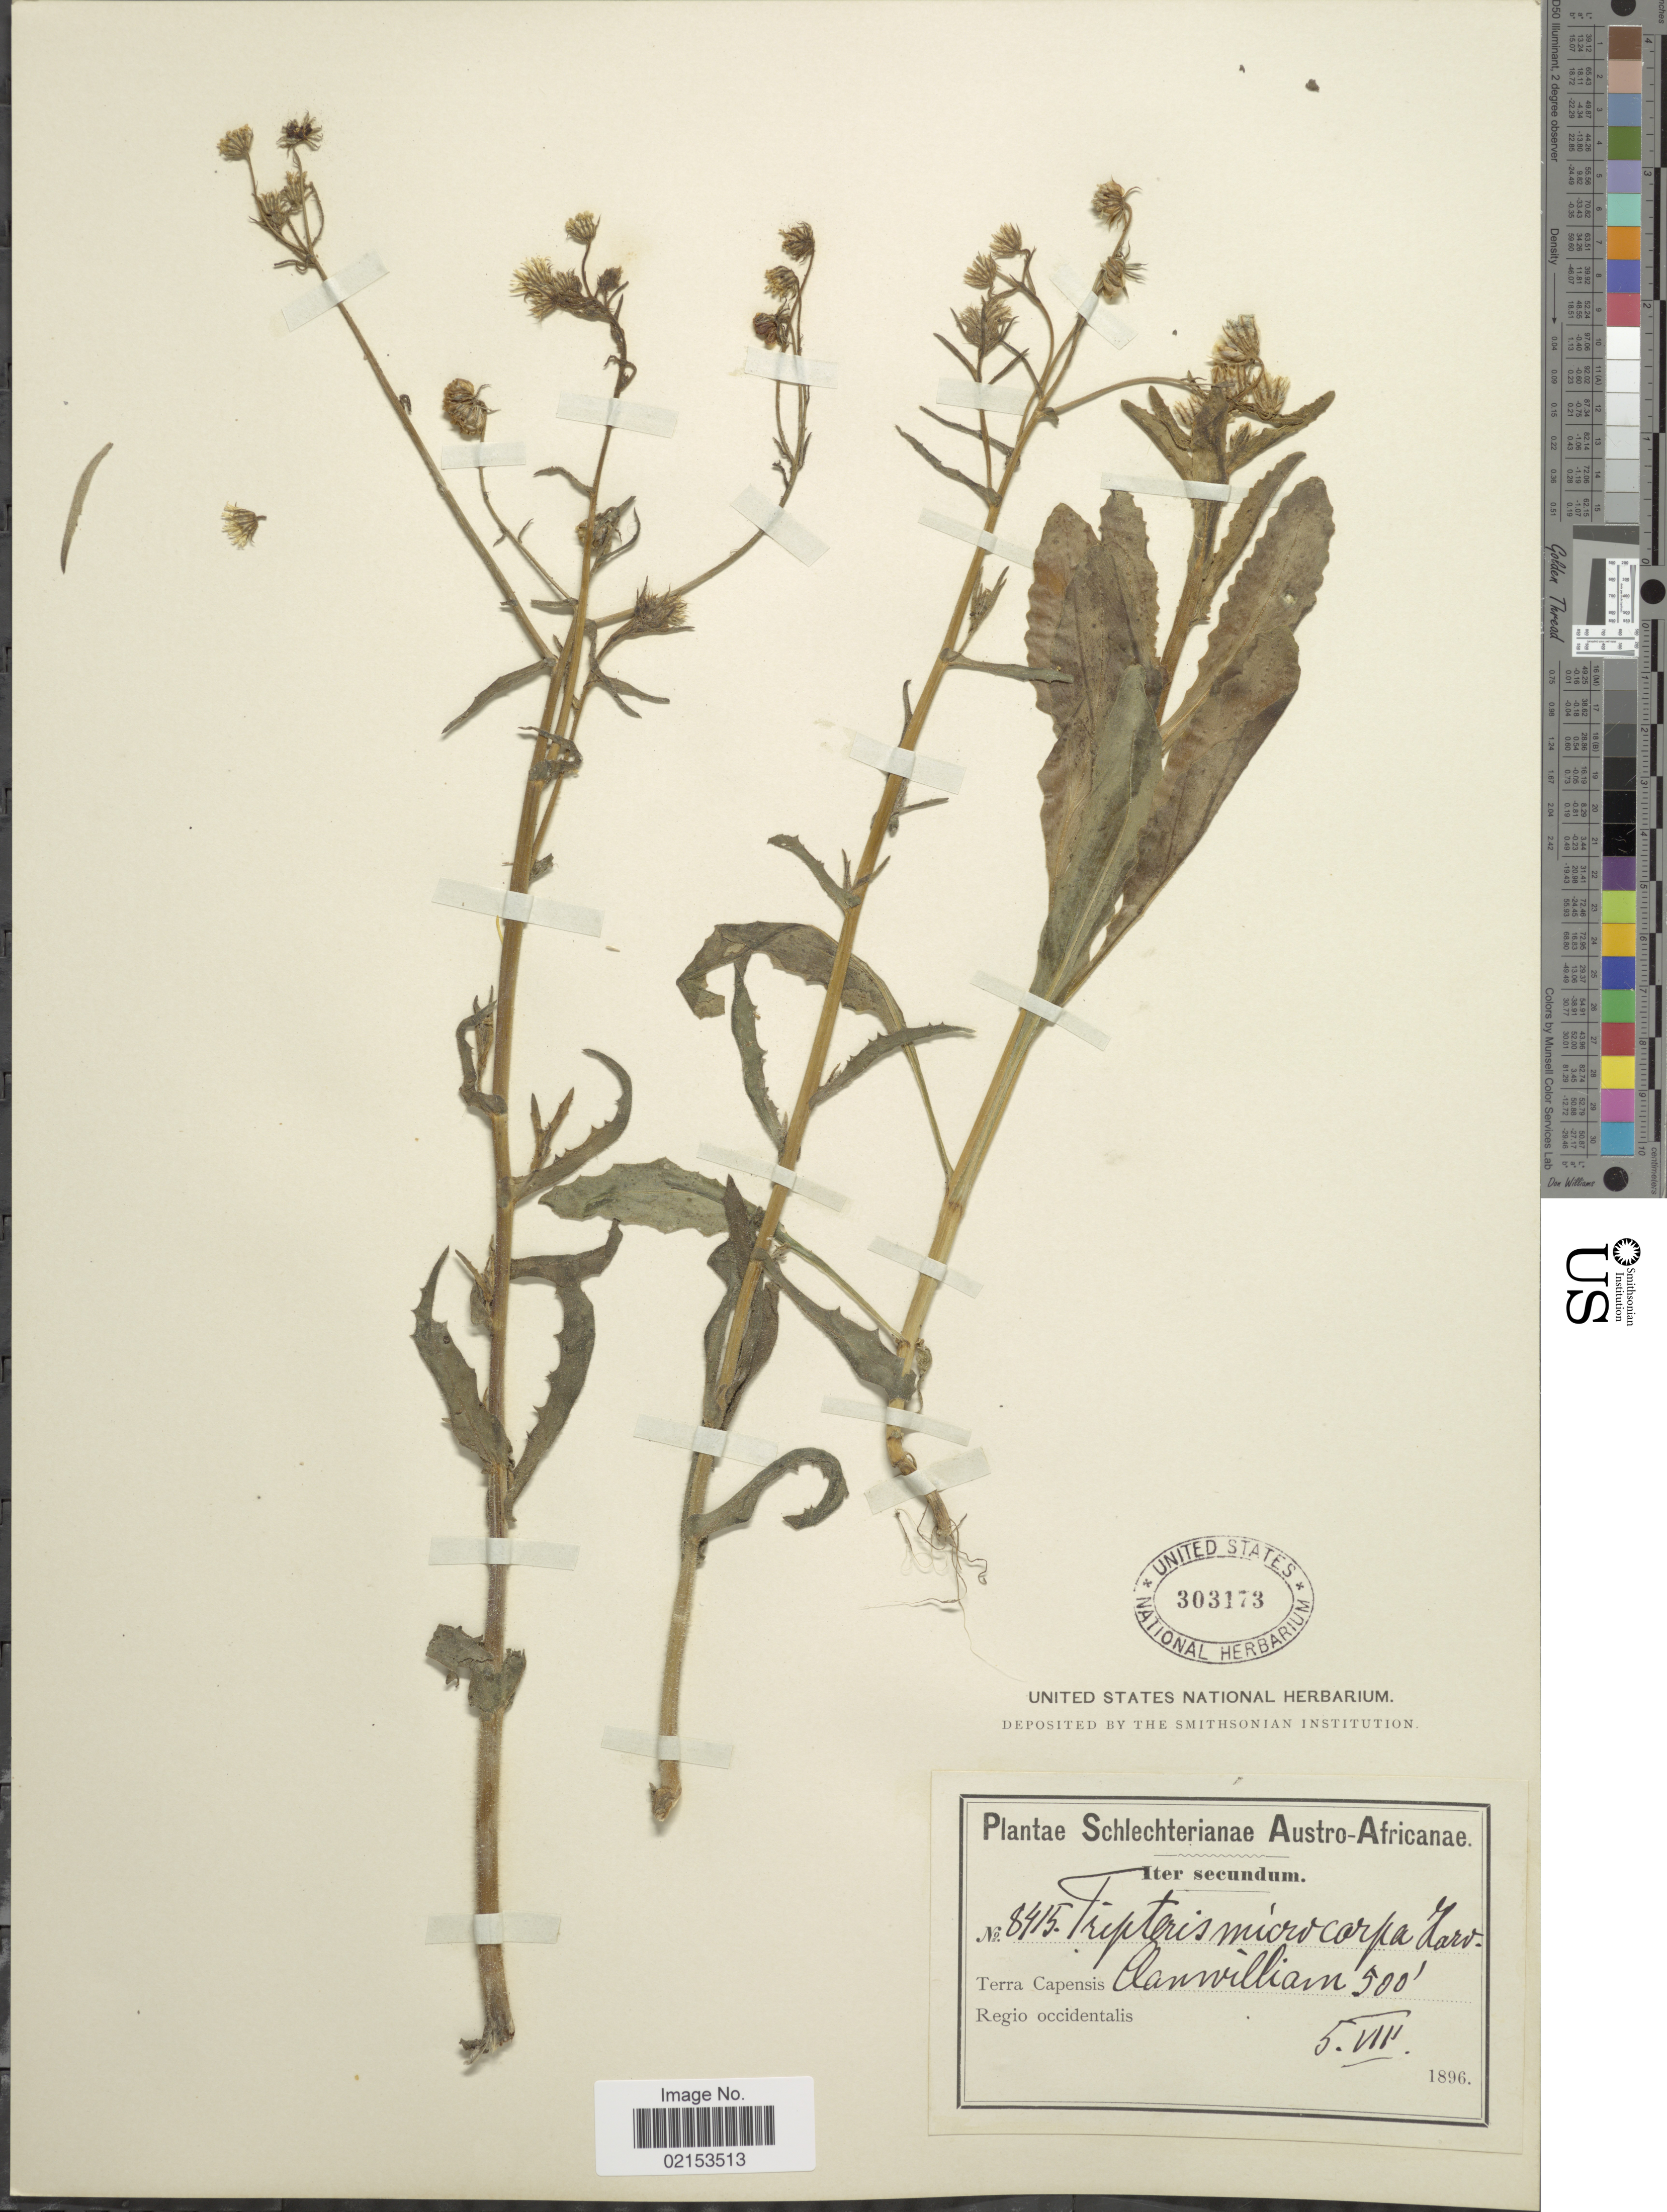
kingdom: Plantae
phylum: Tracheophyta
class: Magnoliopsida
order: Asterales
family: Asteraceae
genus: Tripteris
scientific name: Tripteris microcarpa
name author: Harv.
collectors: Schlechter, --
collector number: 8415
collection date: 1896-08-05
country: South Africa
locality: Terra Capensis. Clanwilliam Regio Occidentalis. Iter Secundum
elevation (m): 152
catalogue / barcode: US 303173